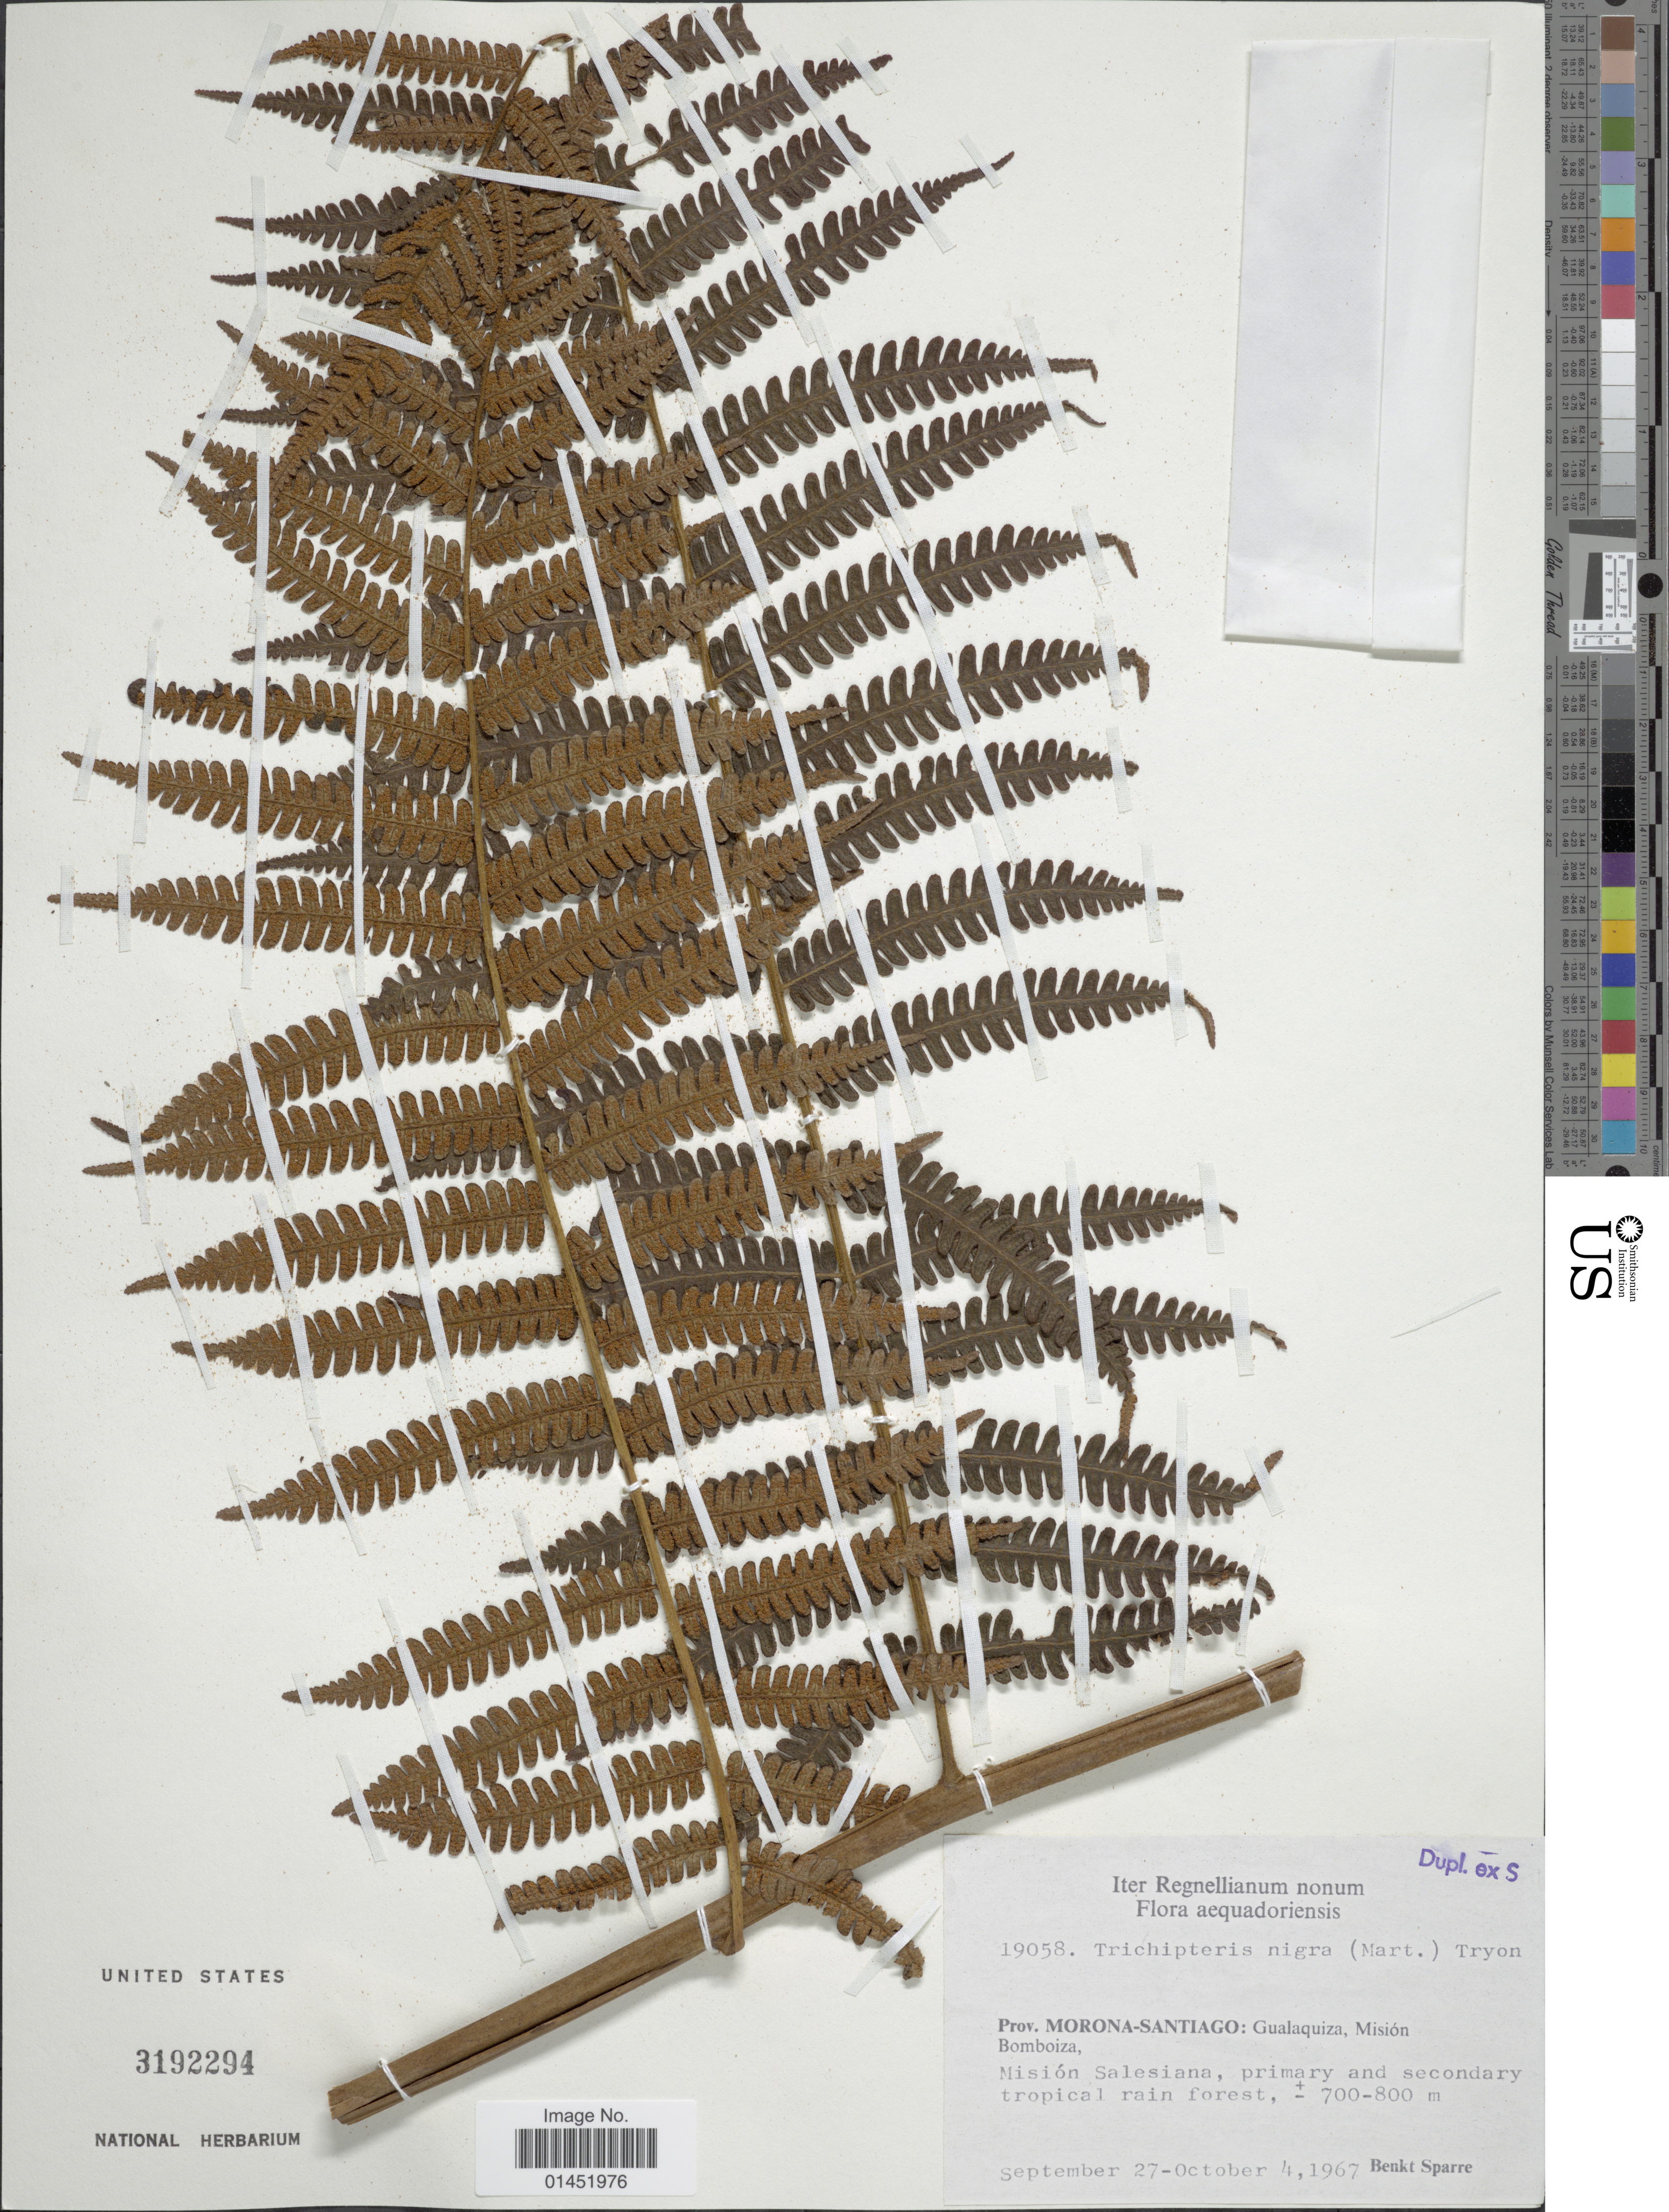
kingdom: Plantae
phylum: Tracheophyta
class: Polypodiopsida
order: Cyatheales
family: Cyatheaceae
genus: Cyathea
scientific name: Cyathea lasiosora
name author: (Mett. ex Kuhn) Domin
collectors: B. Sparre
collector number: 19058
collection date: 1967-09-27/1967-10-04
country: Ecuador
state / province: Morona-Santiago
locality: Gualaquiza, Misió Bomboiza, Misión Salesiana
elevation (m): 700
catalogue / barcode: US 3192294